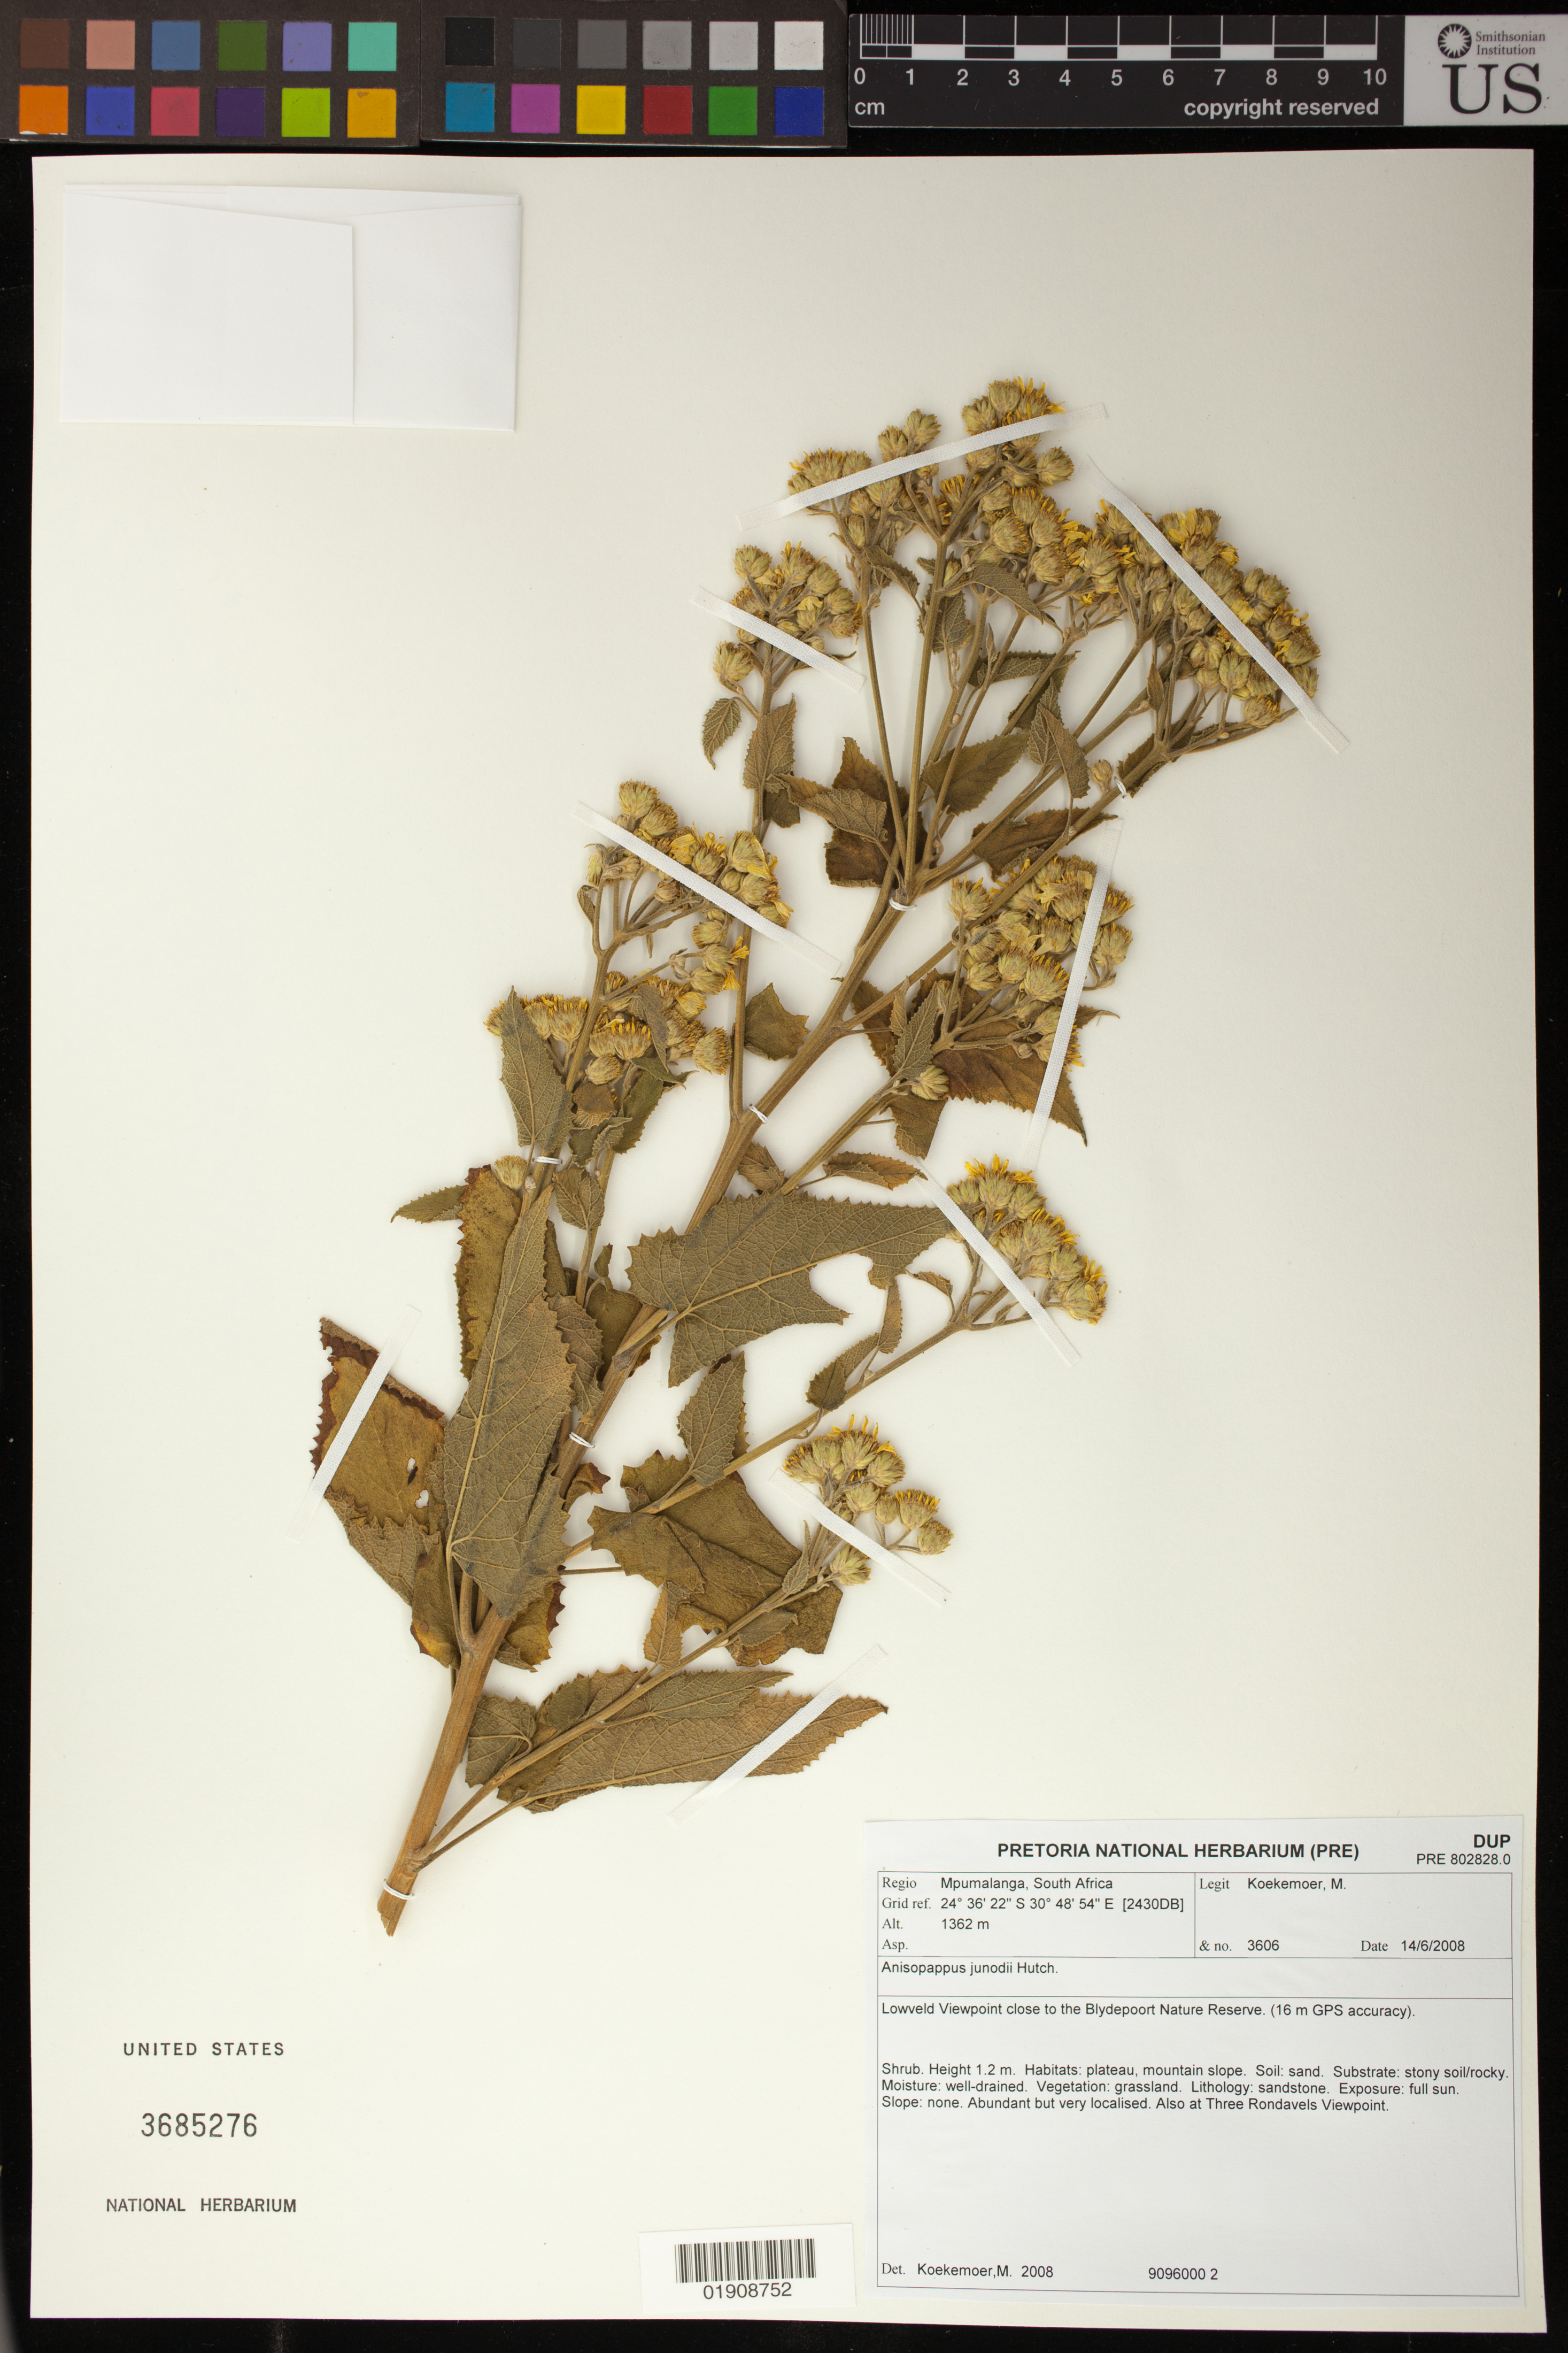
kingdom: Plantae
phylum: Tracheophyta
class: Magnoliopsida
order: Asterales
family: Asteraceae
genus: Anisopappus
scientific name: Anisopappus junodii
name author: Hutch.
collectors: M. Koekemoer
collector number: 3606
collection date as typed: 14 June 2008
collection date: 2008-06-14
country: South Africa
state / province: Mpumalanga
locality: Lowveld Viewpoint close to the Blydepoort Nature Reserve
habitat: Plateau, grassland, sand, stony/rocky soil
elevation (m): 1362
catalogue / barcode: US 3685276